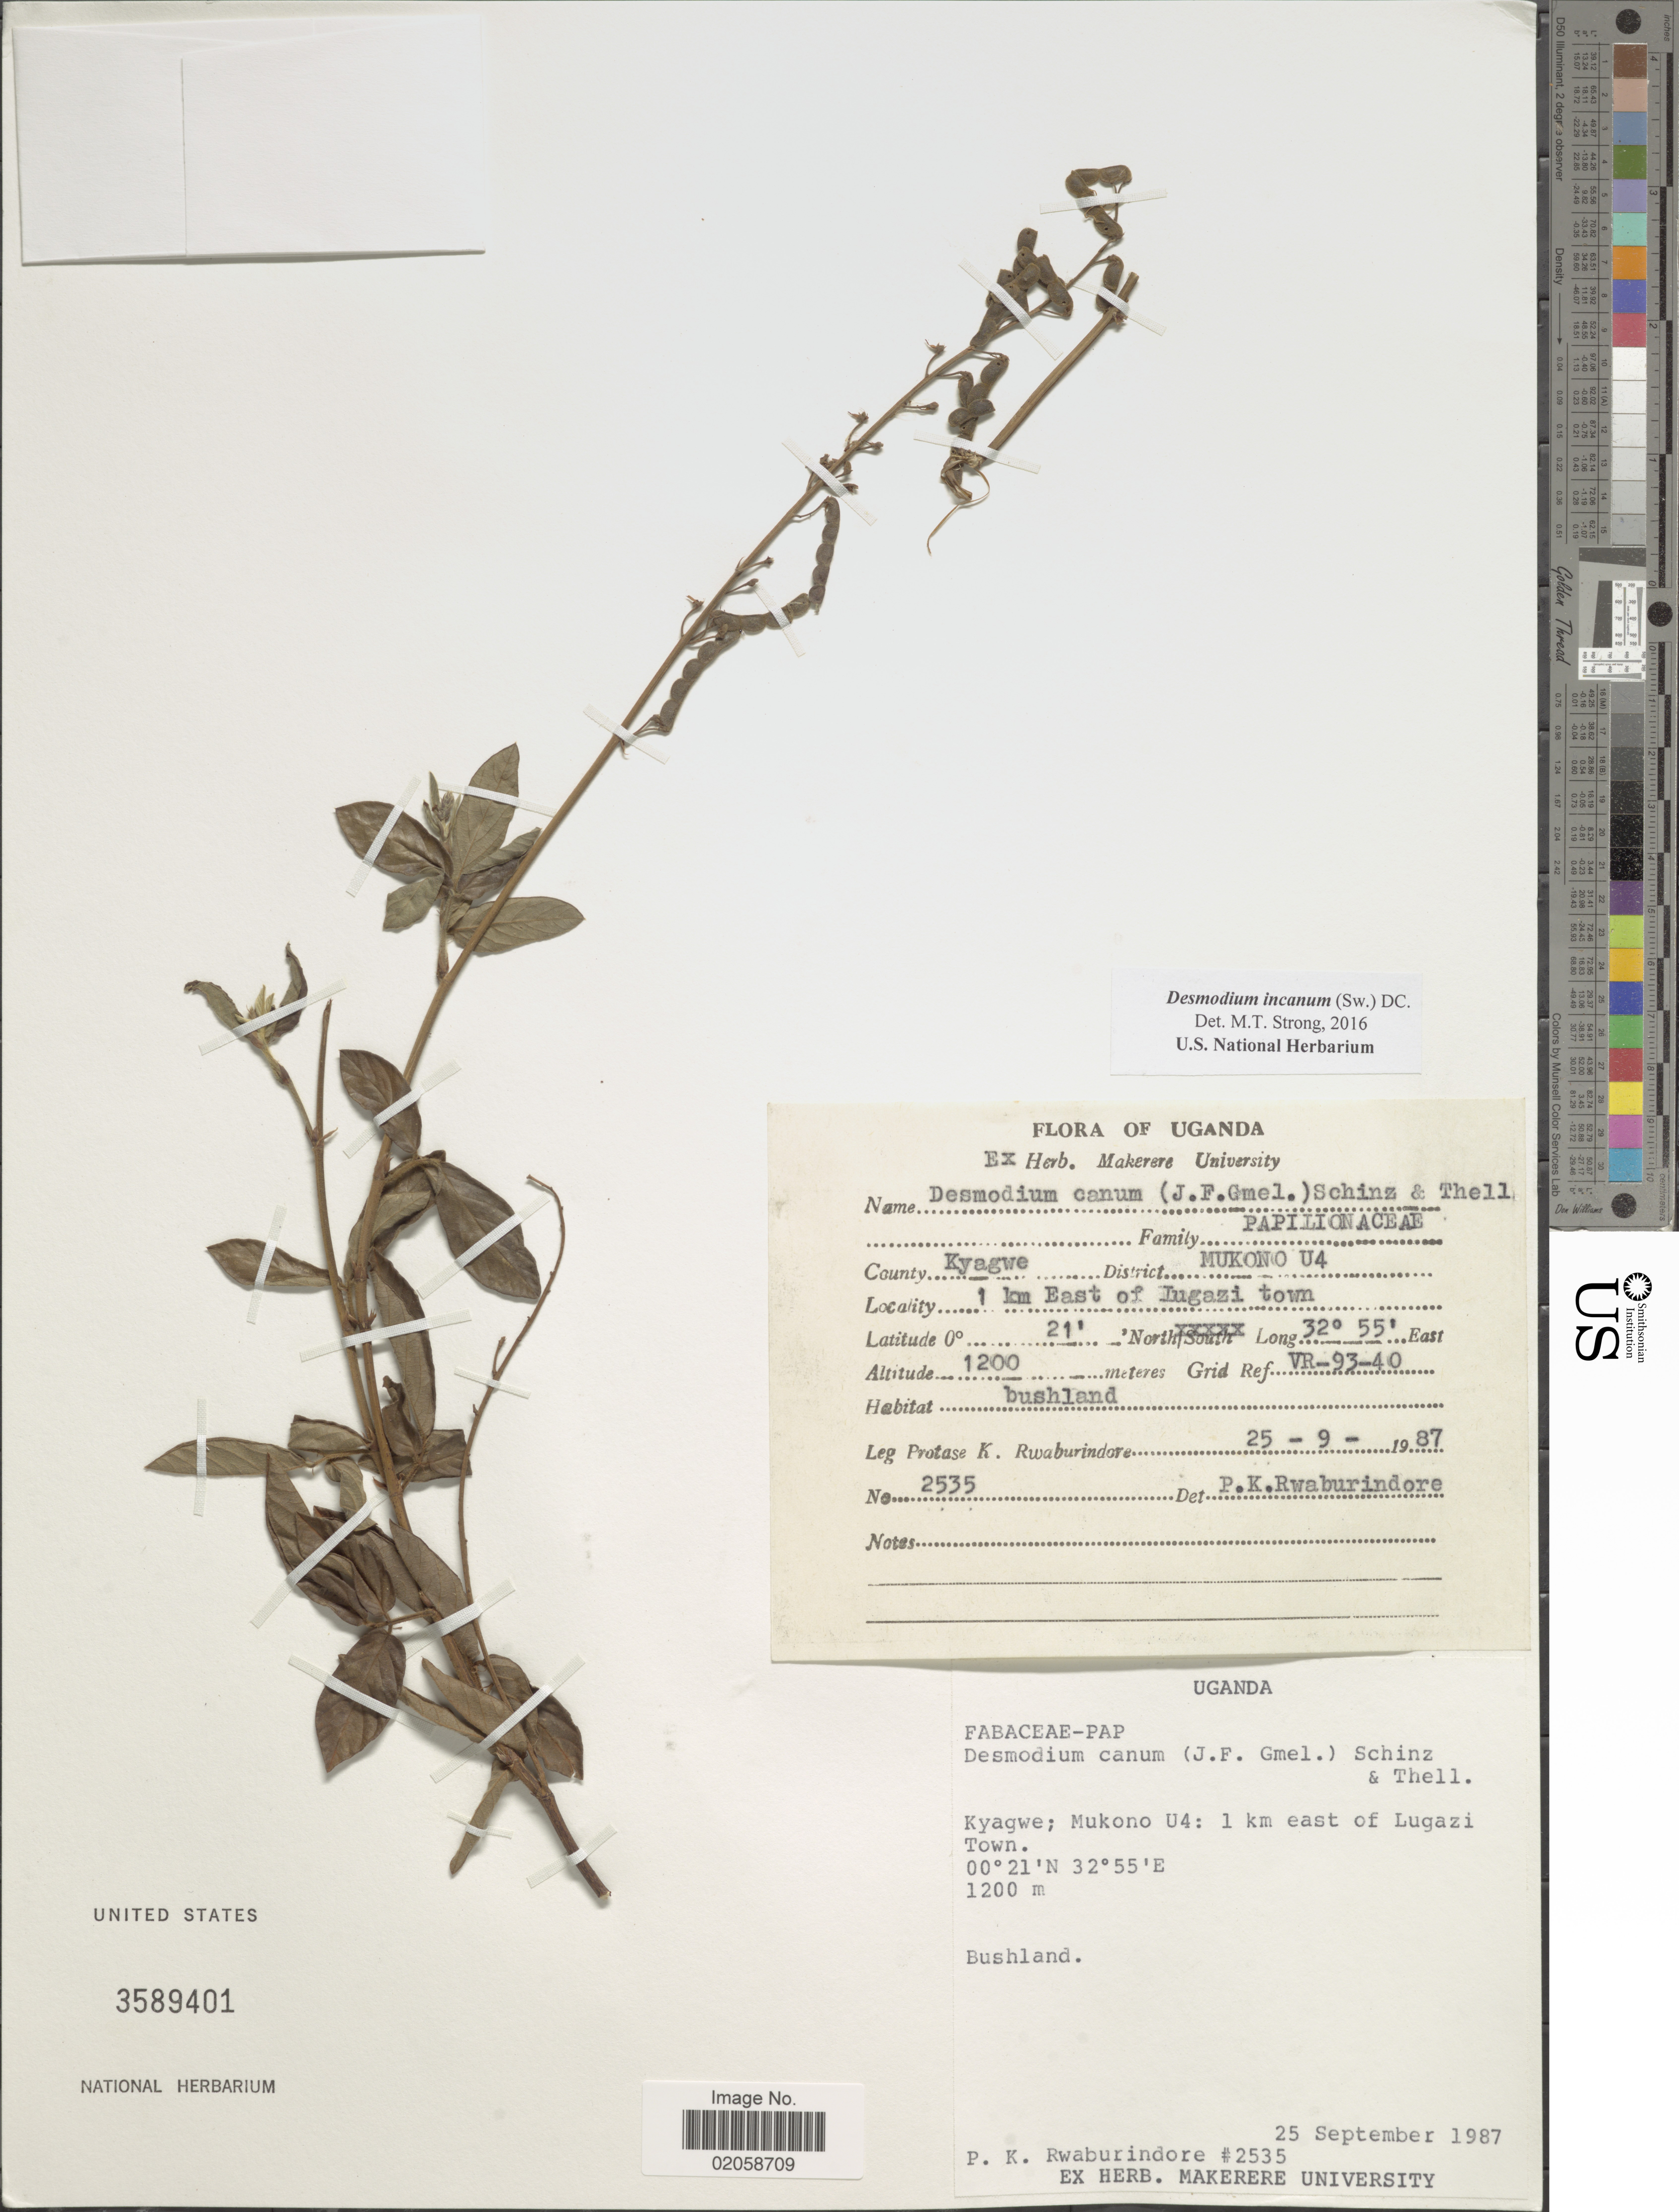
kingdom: Plantae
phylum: Tracheophyta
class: Magnoliopsida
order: Fabales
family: Fabaceae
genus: Desmodium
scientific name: Desmodium incanum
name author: (Sw.) DC.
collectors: P. Rwaburindore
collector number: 2535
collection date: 1987-09-25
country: Uganda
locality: County Kyagwe, District Mukono U4: 1 km east of Lugazi Town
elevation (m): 1200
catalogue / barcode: US 3589401